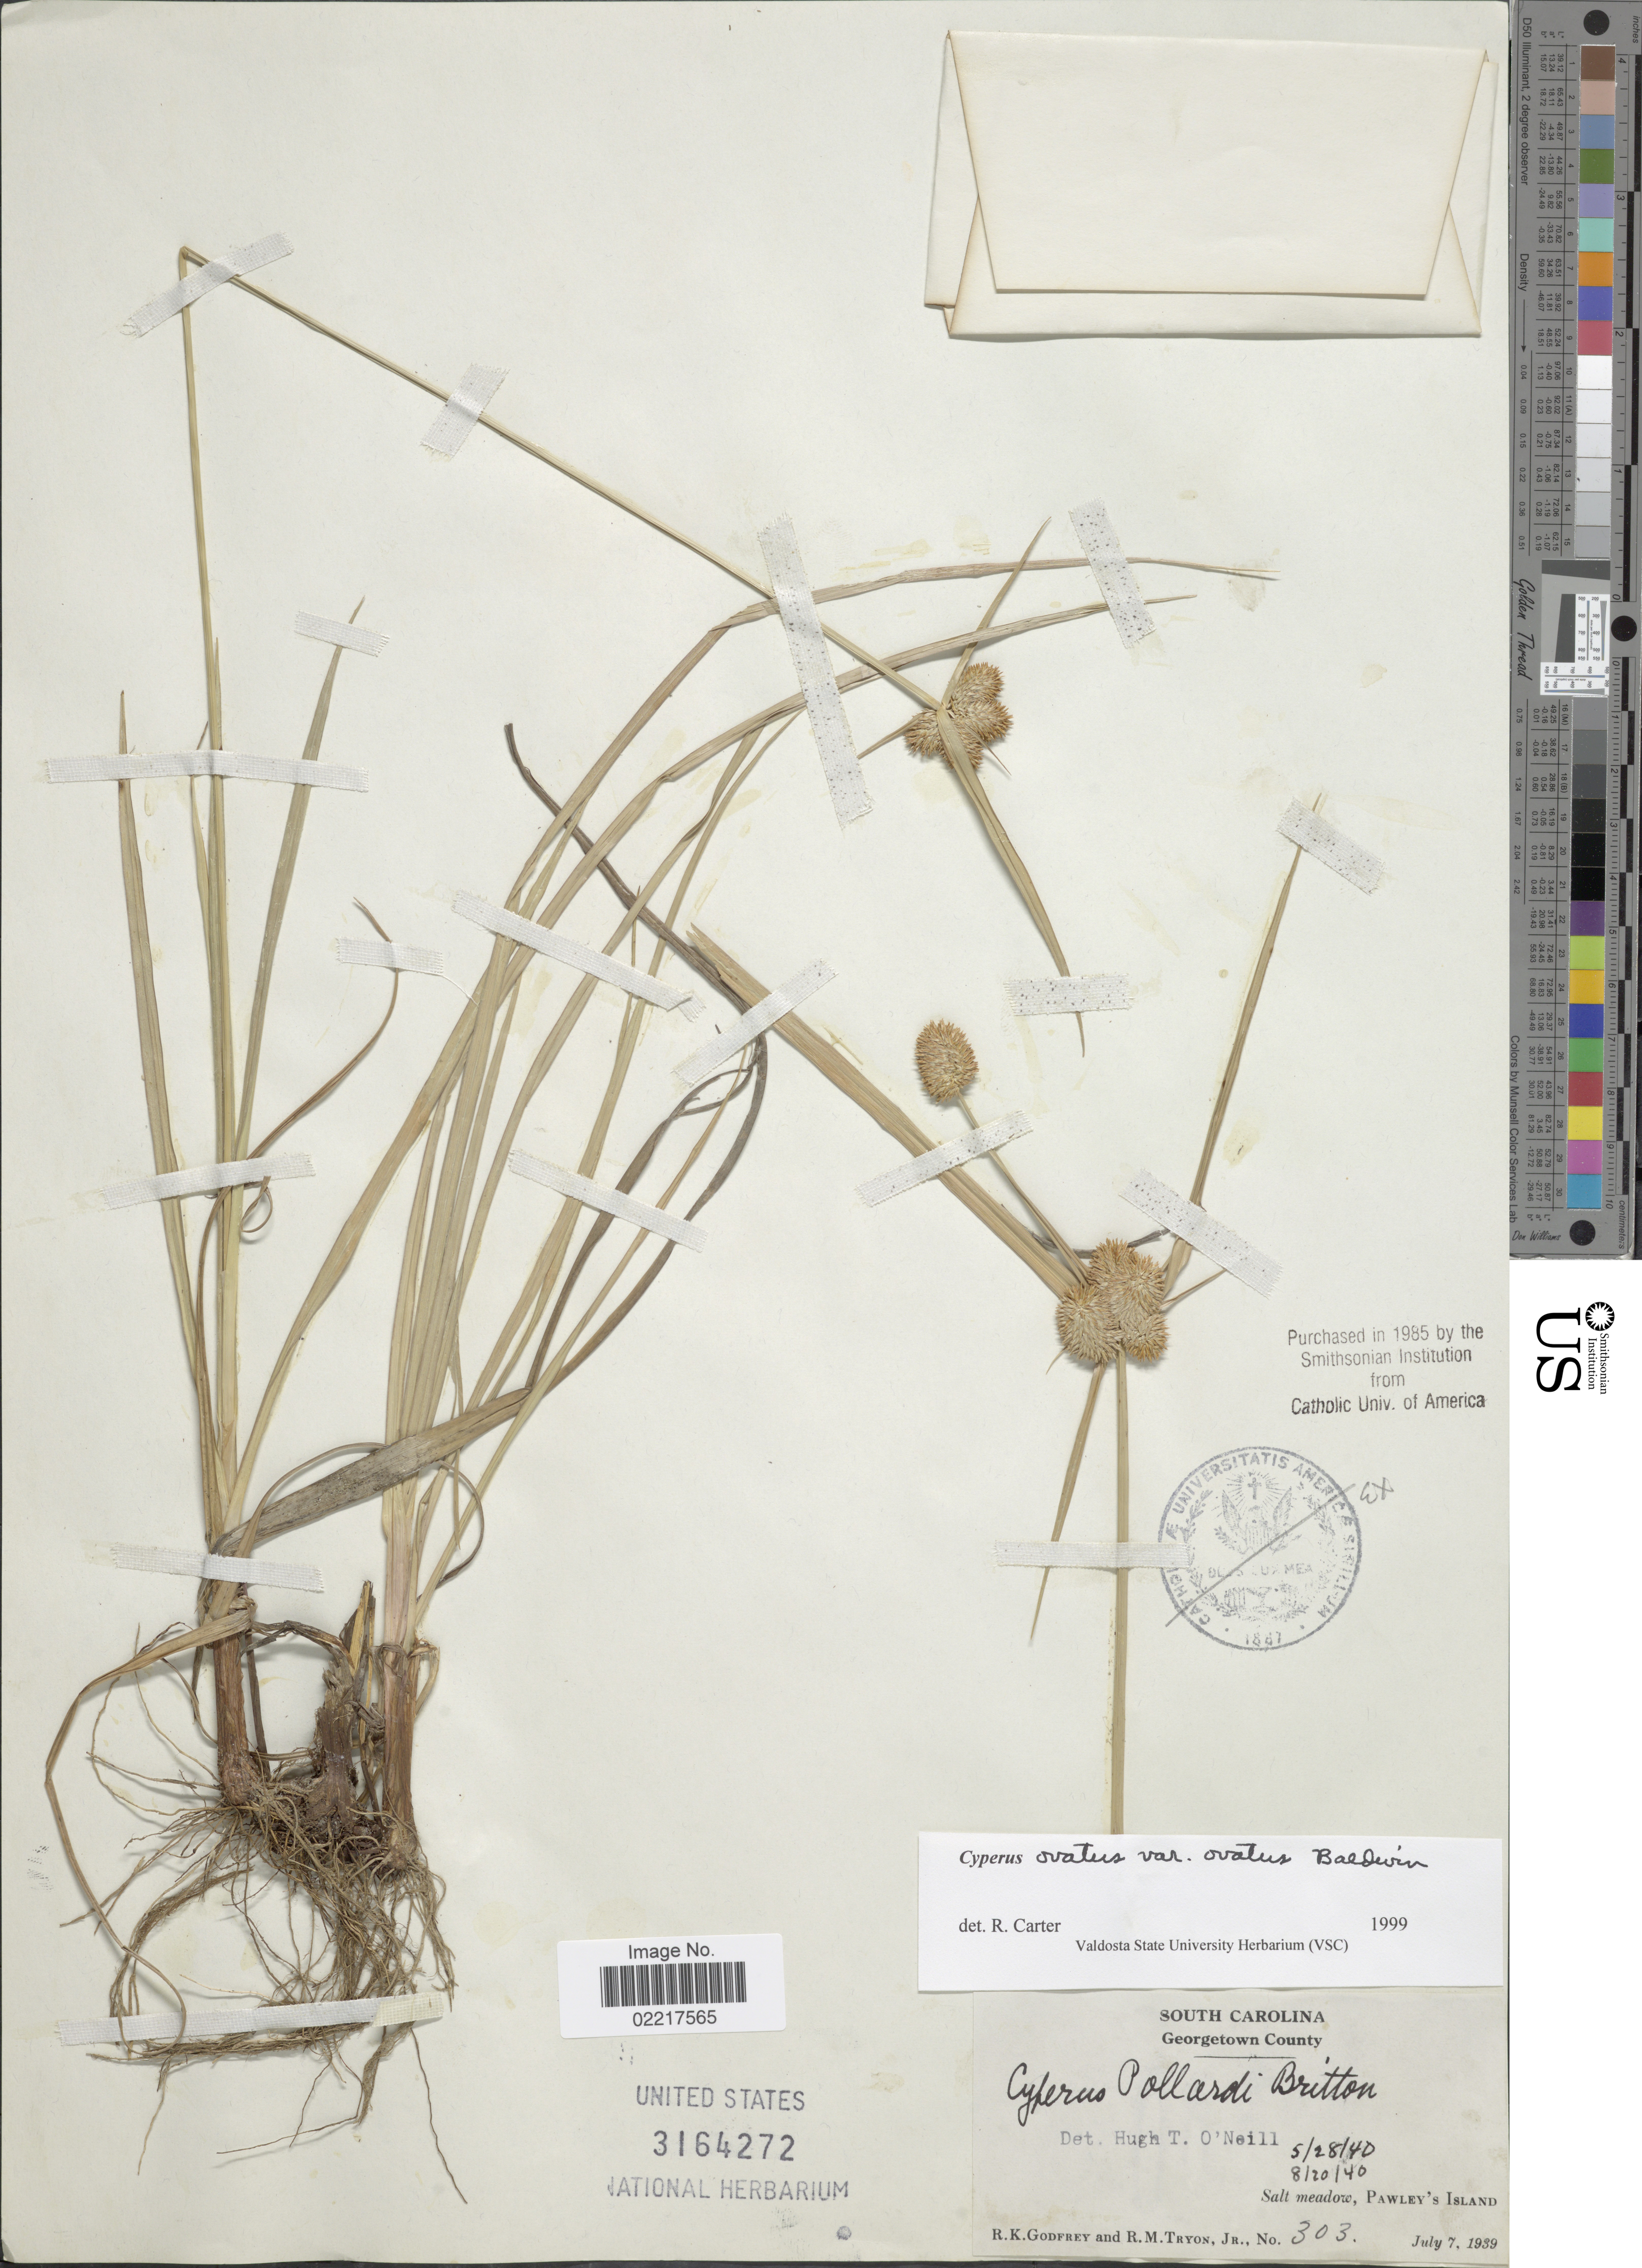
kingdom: Plantae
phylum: Tracheophyta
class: Liliopsida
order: Poales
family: Cyperaceae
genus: Cyperus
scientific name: Cyperus ovatus var. ovatus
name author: Baldwin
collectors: R. K. Godfrey & R. M. Tryon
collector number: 303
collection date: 1939-07-07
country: United States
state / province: South Carolina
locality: Georgetown County, Salt meadow, Pawley's Island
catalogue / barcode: US 3164272